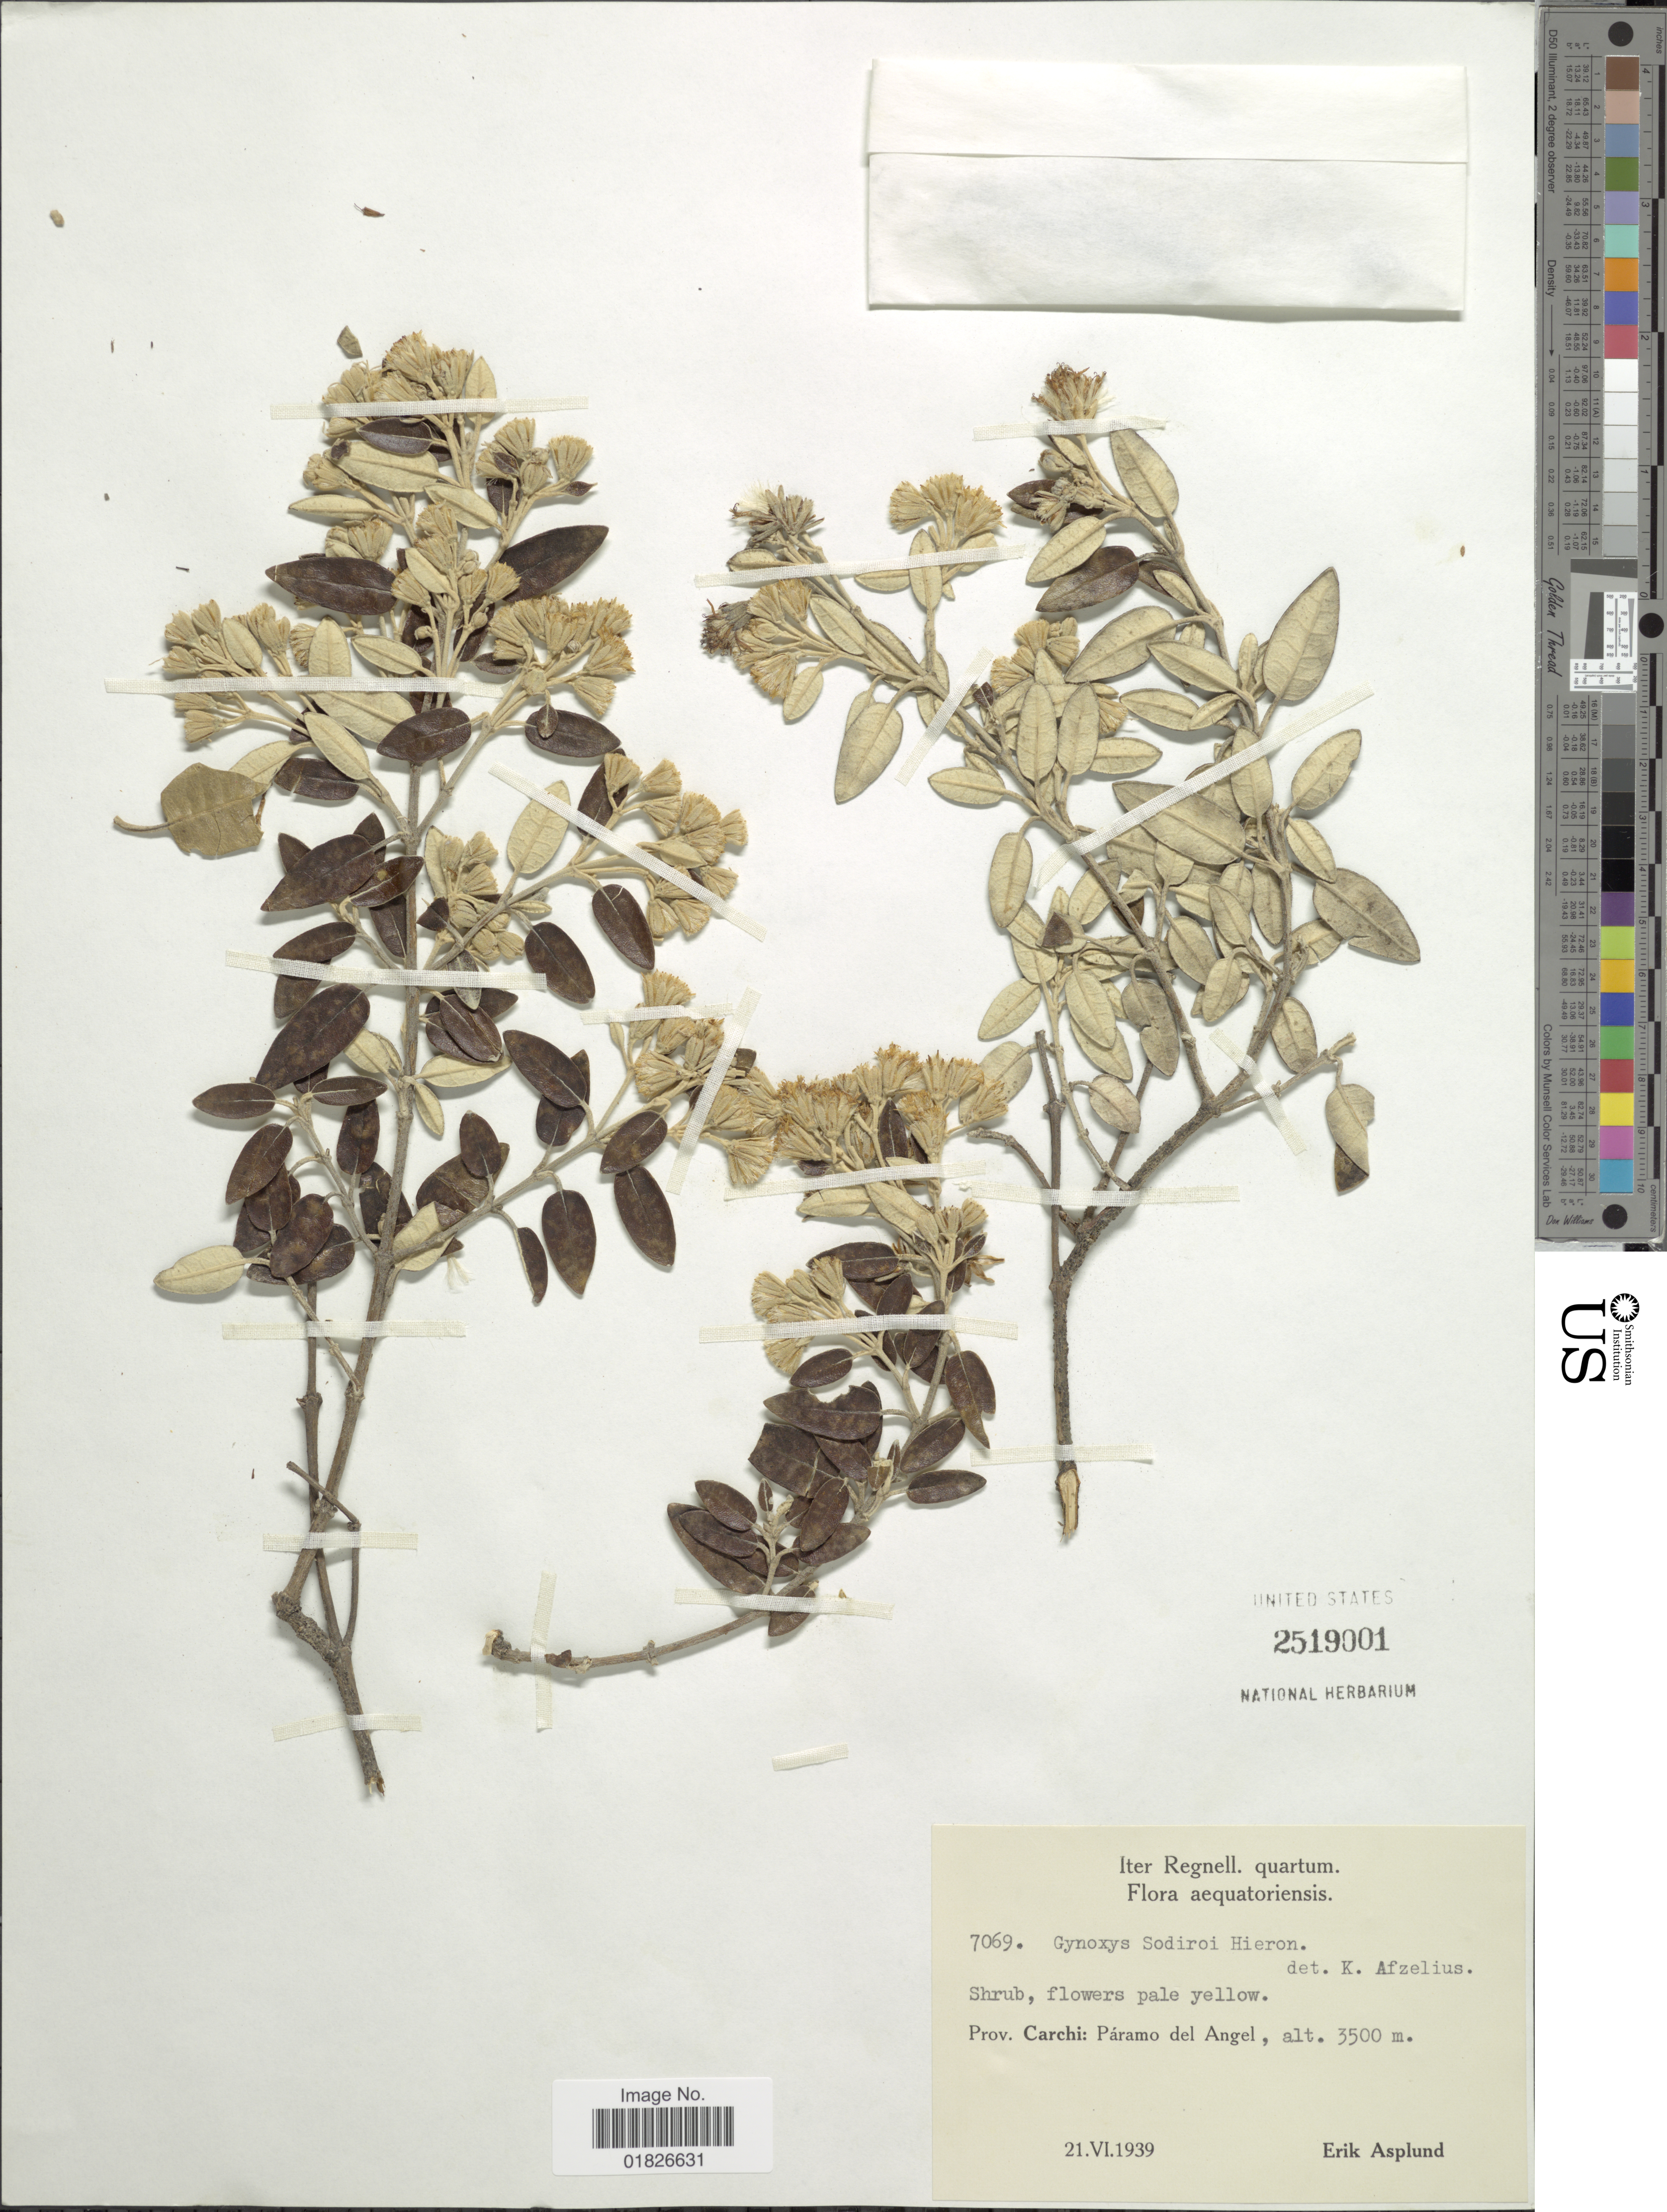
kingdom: Plantae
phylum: Tracheophyta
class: Magnoliopsida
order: Asterales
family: Asteraceae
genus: Gynoxys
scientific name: Gynoxys sodiroi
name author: Hieron.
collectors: E. Asplund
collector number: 7069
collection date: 1939-06-21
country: Ecuador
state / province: Carchi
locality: Paramo del Angel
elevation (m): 3500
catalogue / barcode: US 2519001